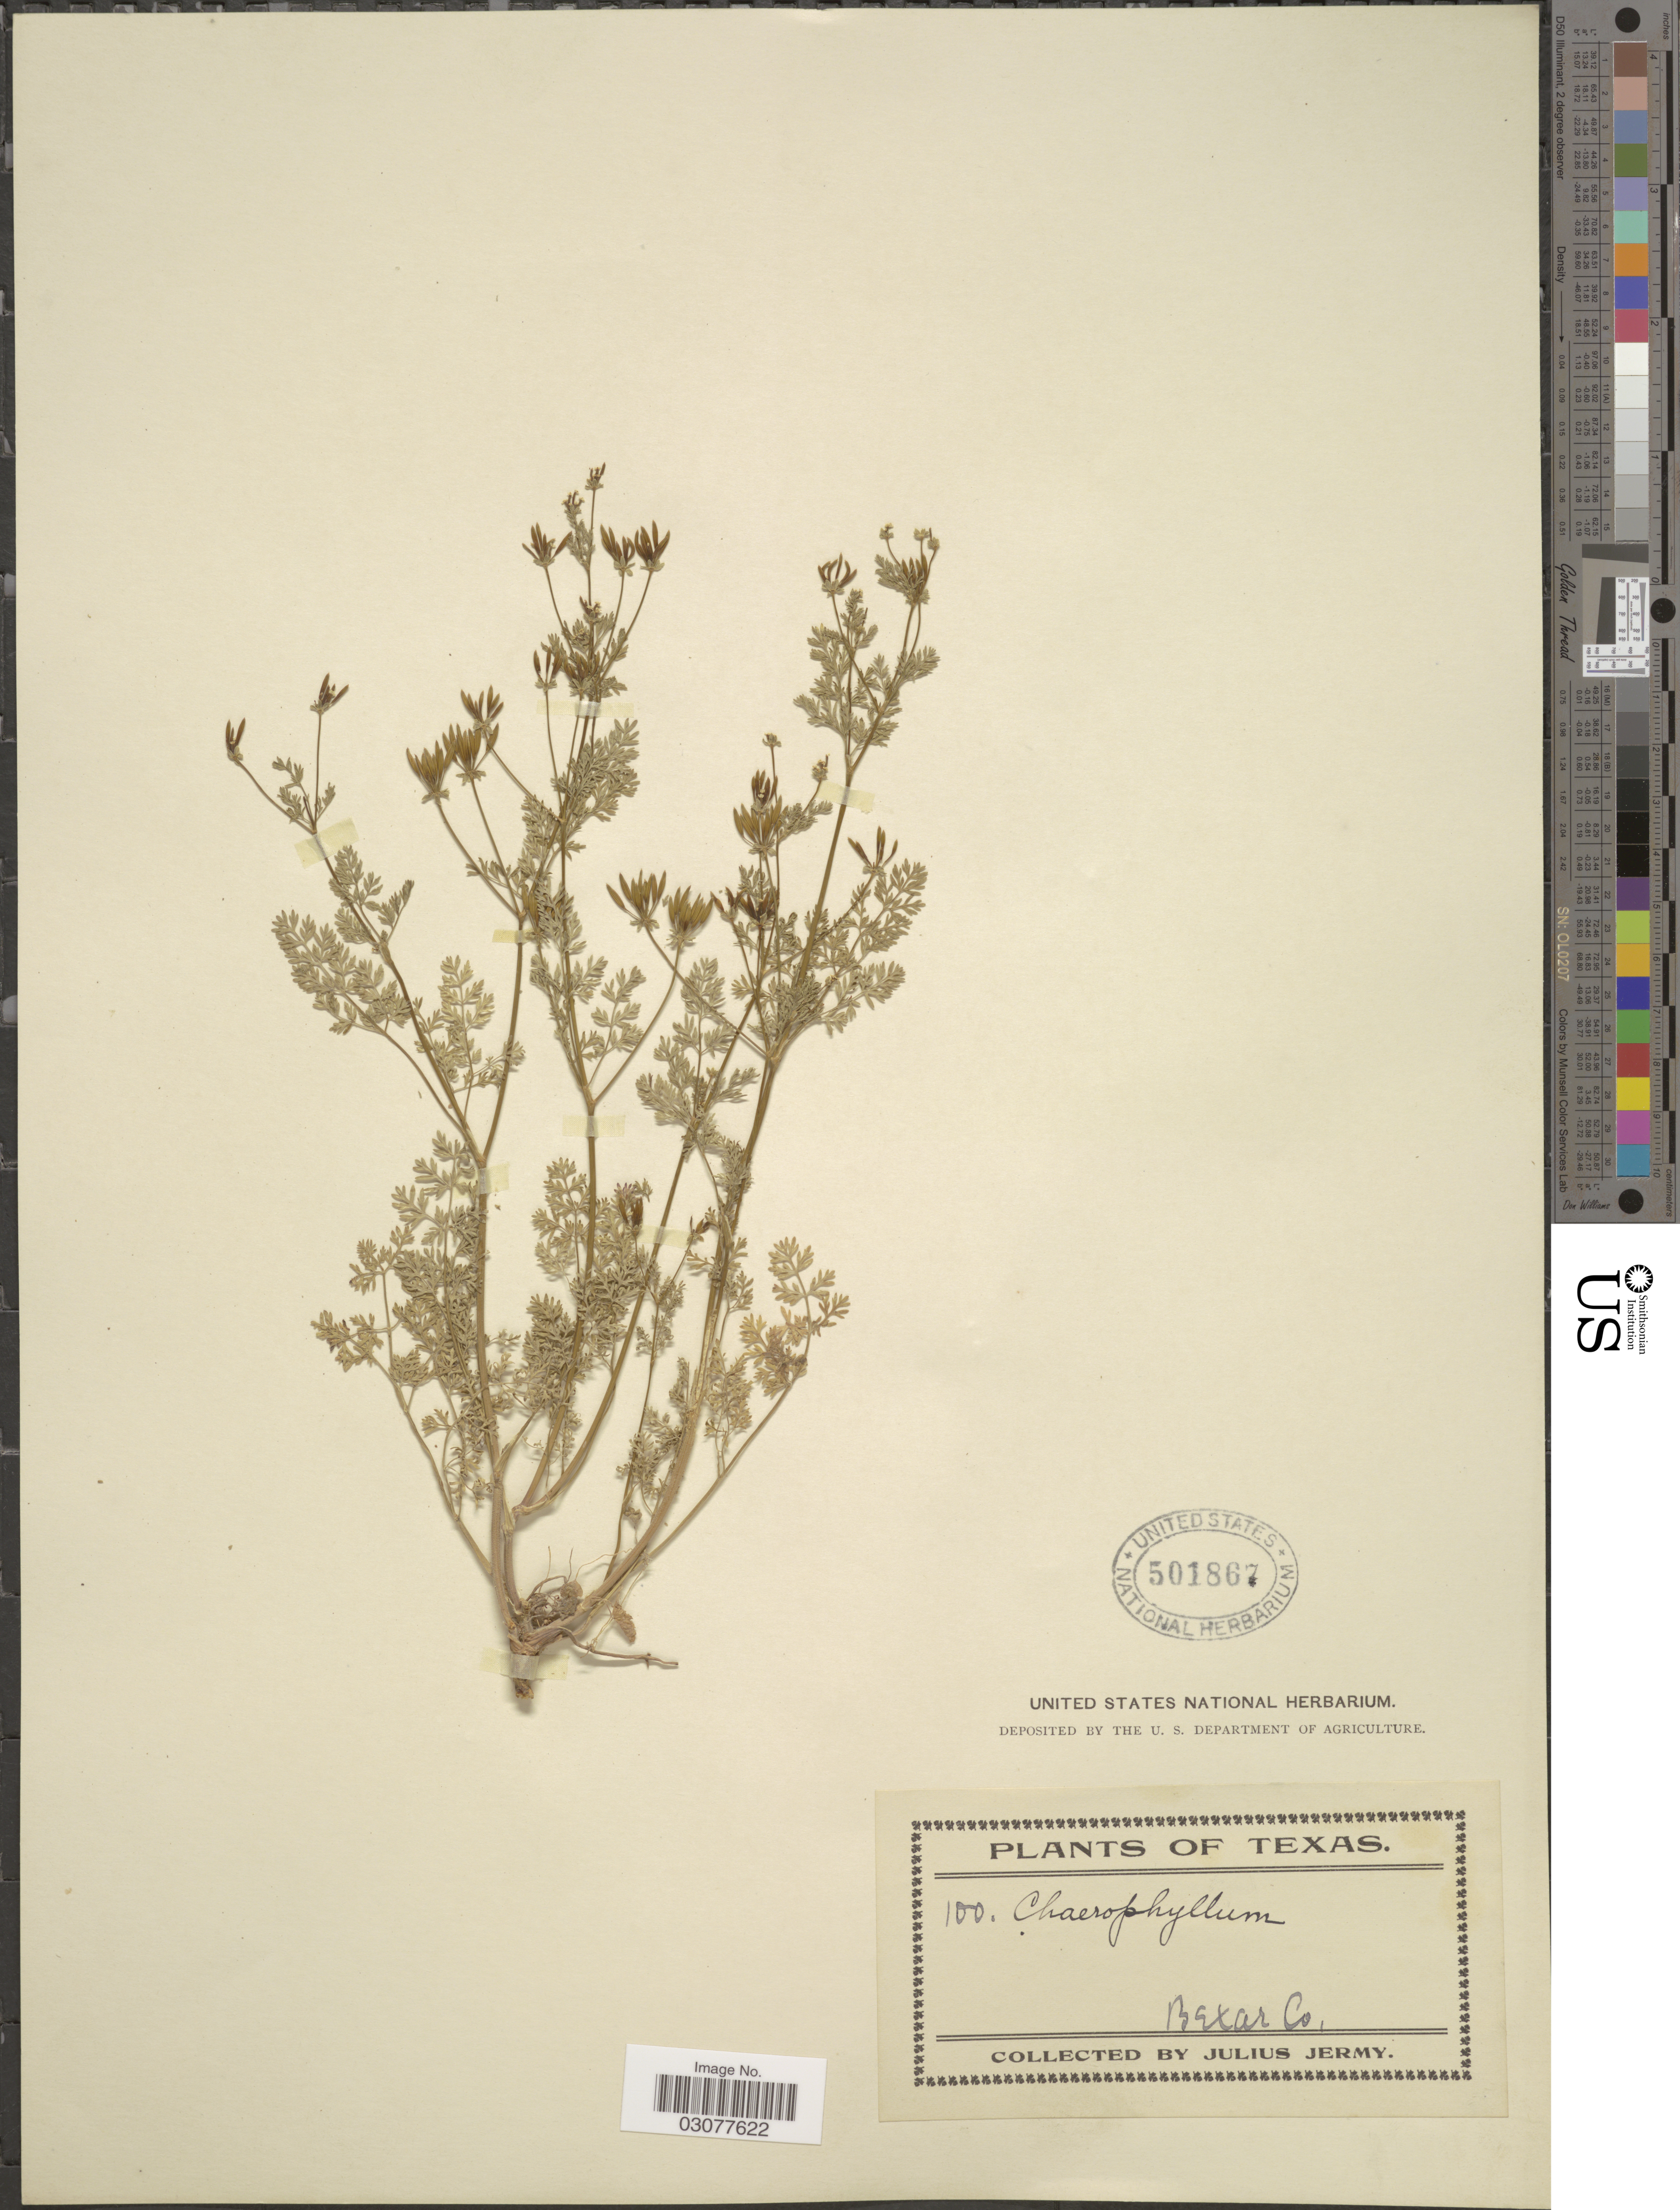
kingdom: Plantae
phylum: Tracheophyta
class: Magnoliopsida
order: Apiales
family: Apiaceae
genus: Chaerophyllum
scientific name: Chaerophyllum texanum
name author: J.M. Coult. & Rose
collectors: J. Jermy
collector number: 100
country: United States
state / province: Texas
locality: Betar Co.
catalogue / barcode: US 501867